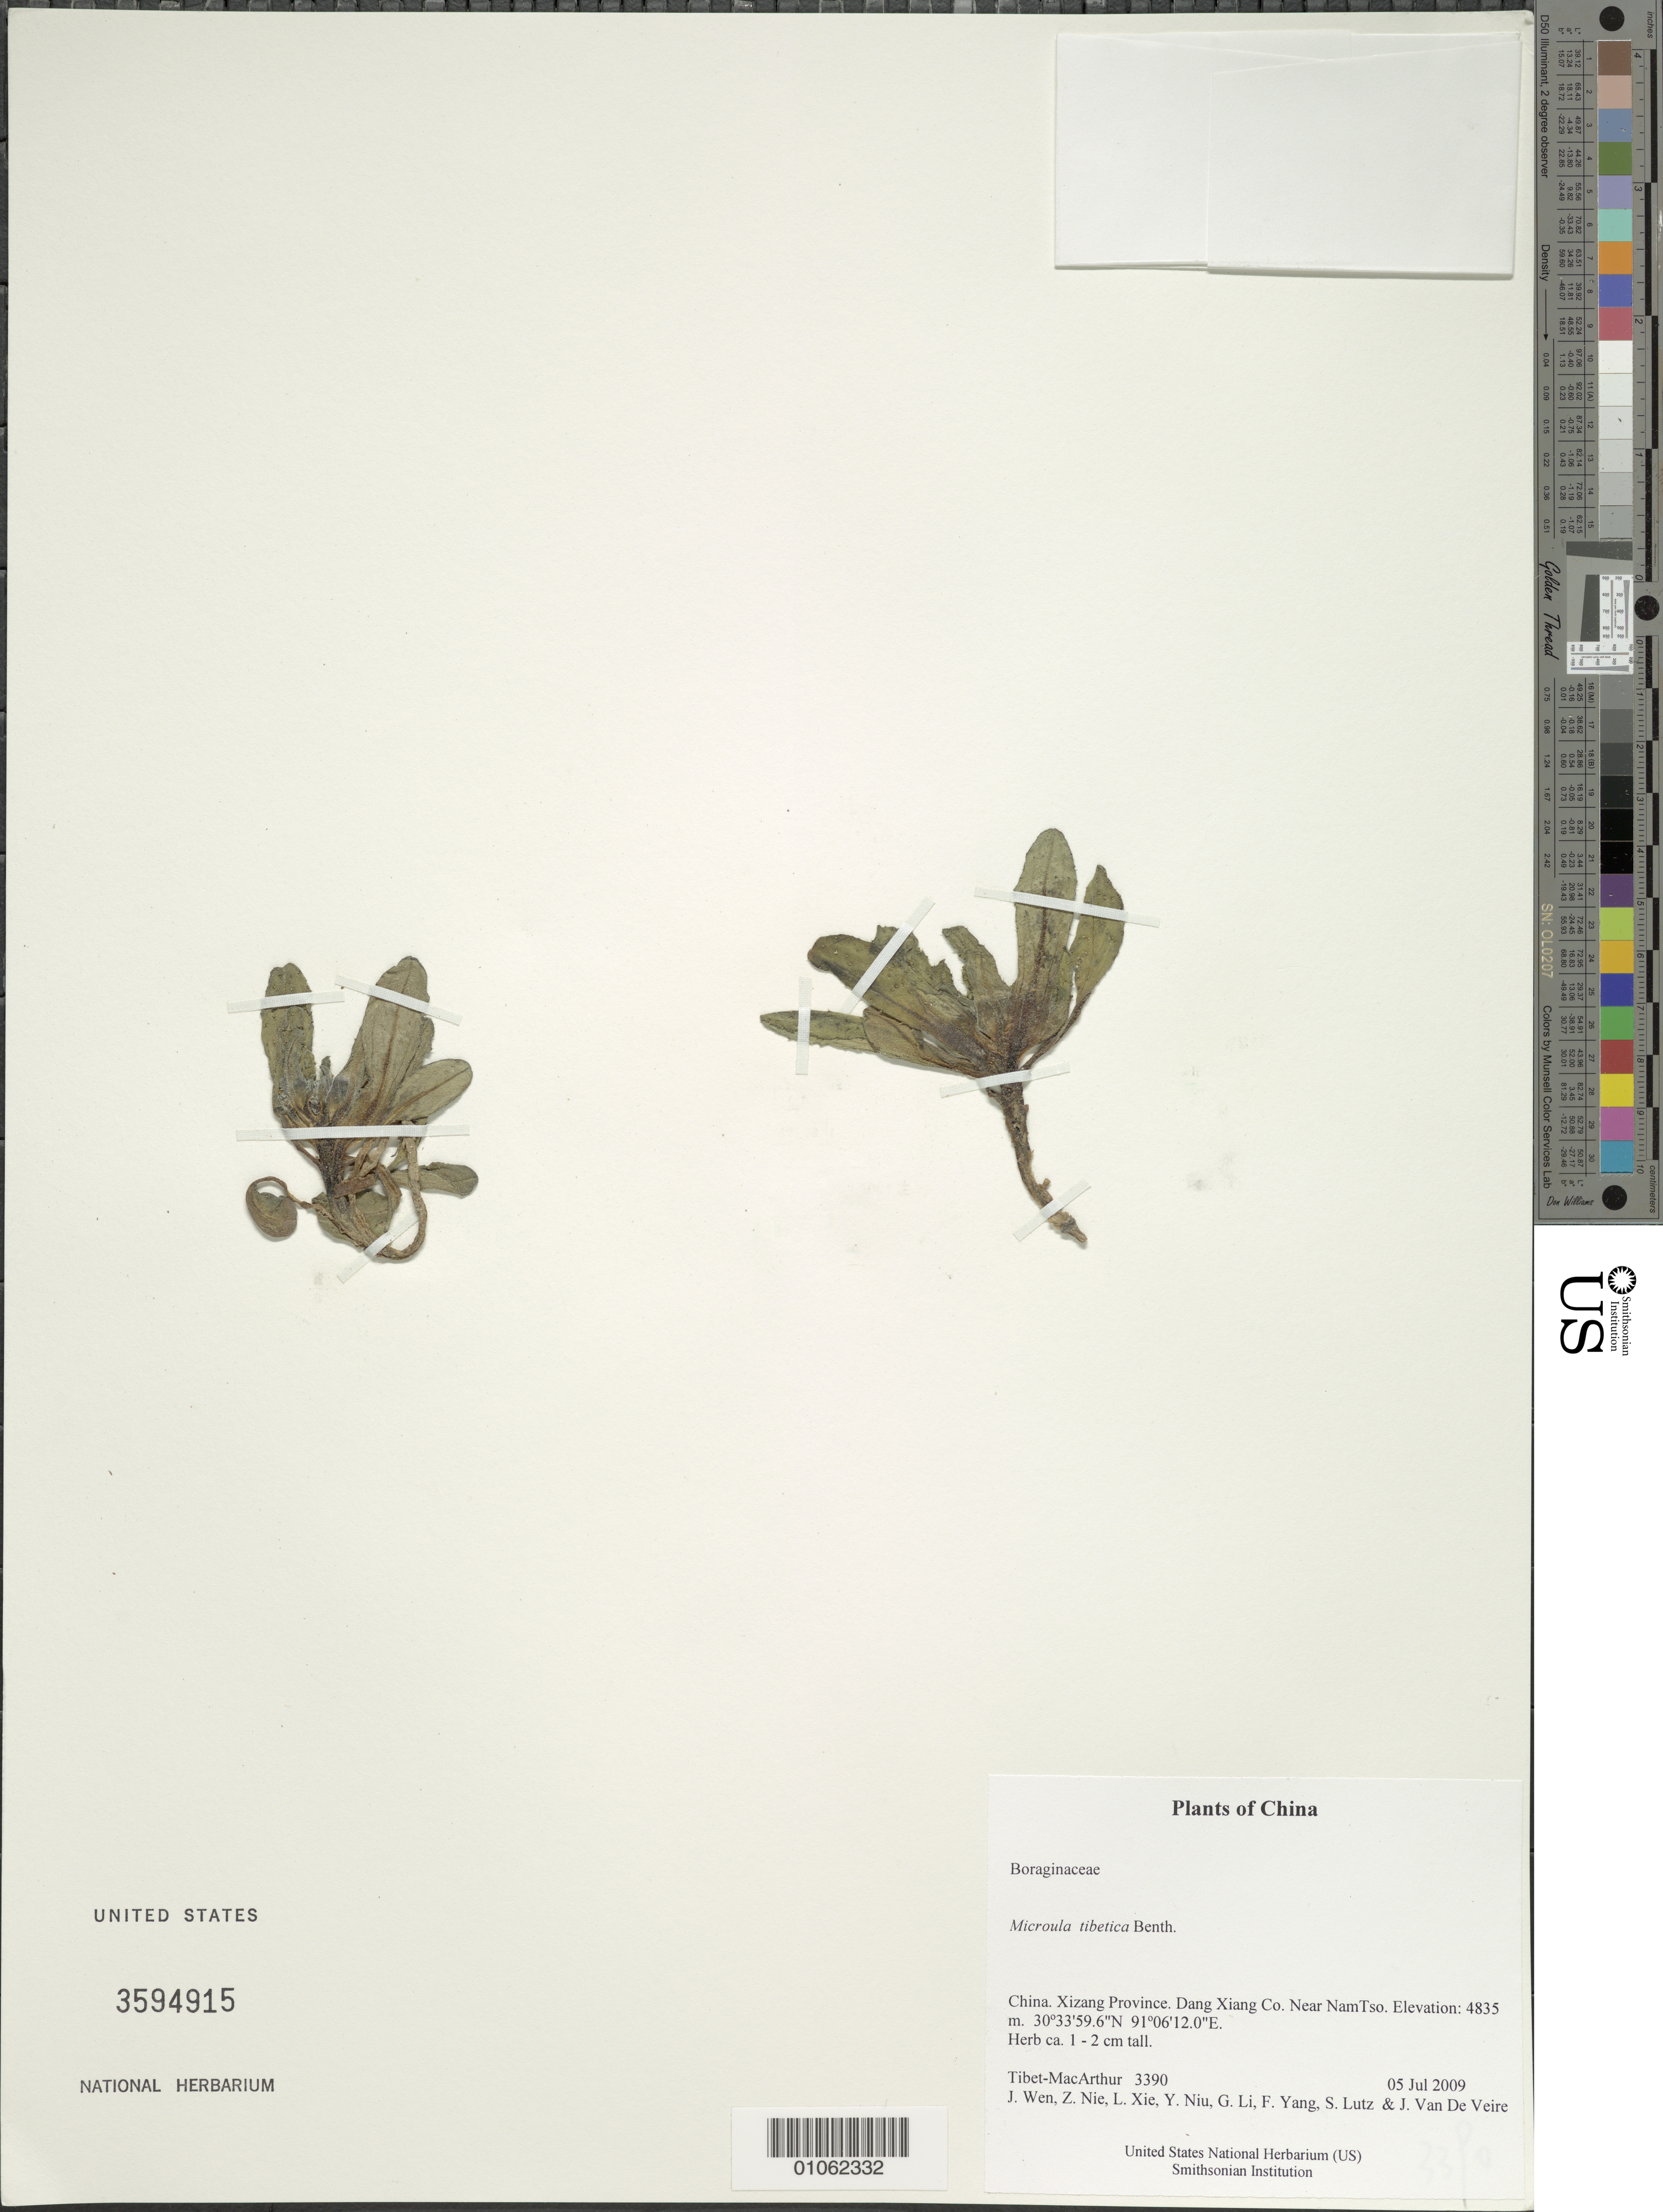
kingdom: Plantae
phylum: Tracheophyta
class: Magnoliopsida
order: Boraginales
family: Boraginaceae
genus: Microula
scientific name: Microula tibetica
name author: Benth.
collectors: Tibet-MacArthur, J. Wen, Z. Nie, L. Xie, Y. Niu, G. Li, F. Yang, S. Lutz & J. Van De Veire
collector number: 3390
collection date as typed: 05 Jul 2009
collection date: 2009-07-05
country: China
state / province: Xizang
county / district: Dang Xiang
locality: Near NamTso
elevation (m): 4835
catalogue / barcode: US 3594915